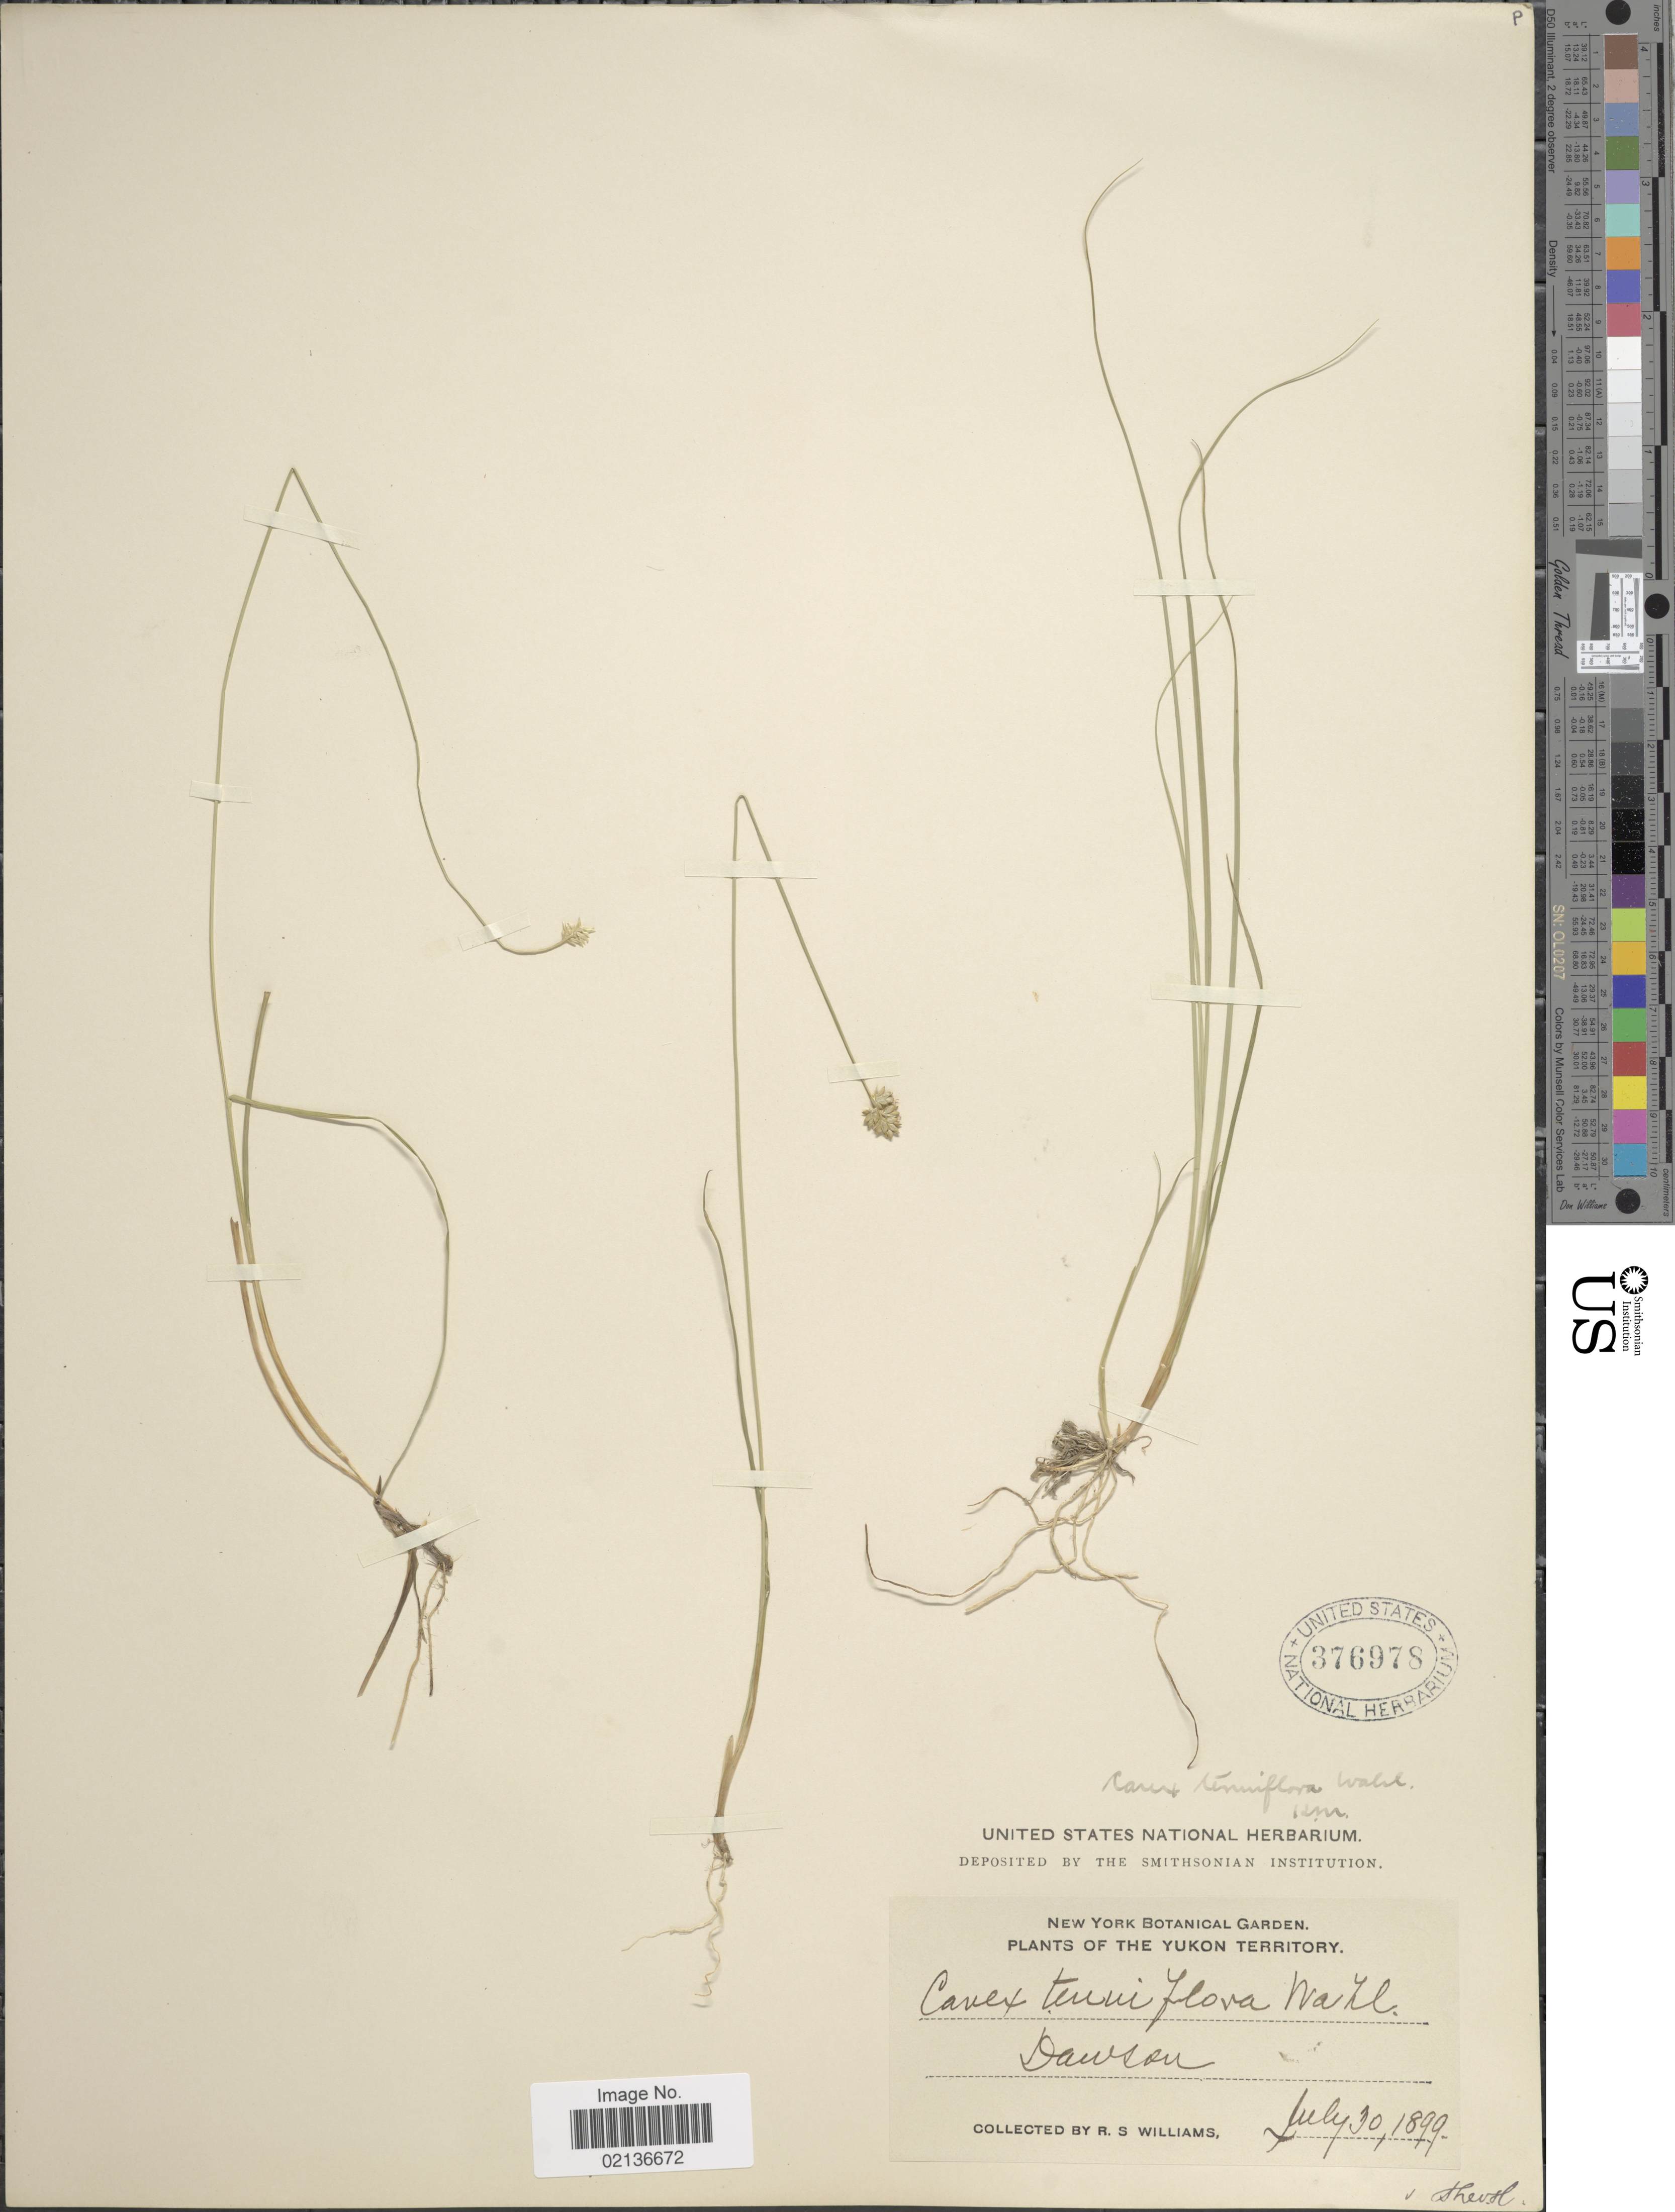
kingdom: Plantae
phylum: Tracheophyta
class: Liliopsida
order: Poales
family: Cyperaceae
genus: Carex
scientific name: Carex tenuiflora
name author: Wahlenb.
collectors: R. S. Williams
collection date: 1899-07-30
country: Canada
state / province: Yukon Territory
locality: The Yukon Territory, Dawson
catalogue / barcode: US 376978